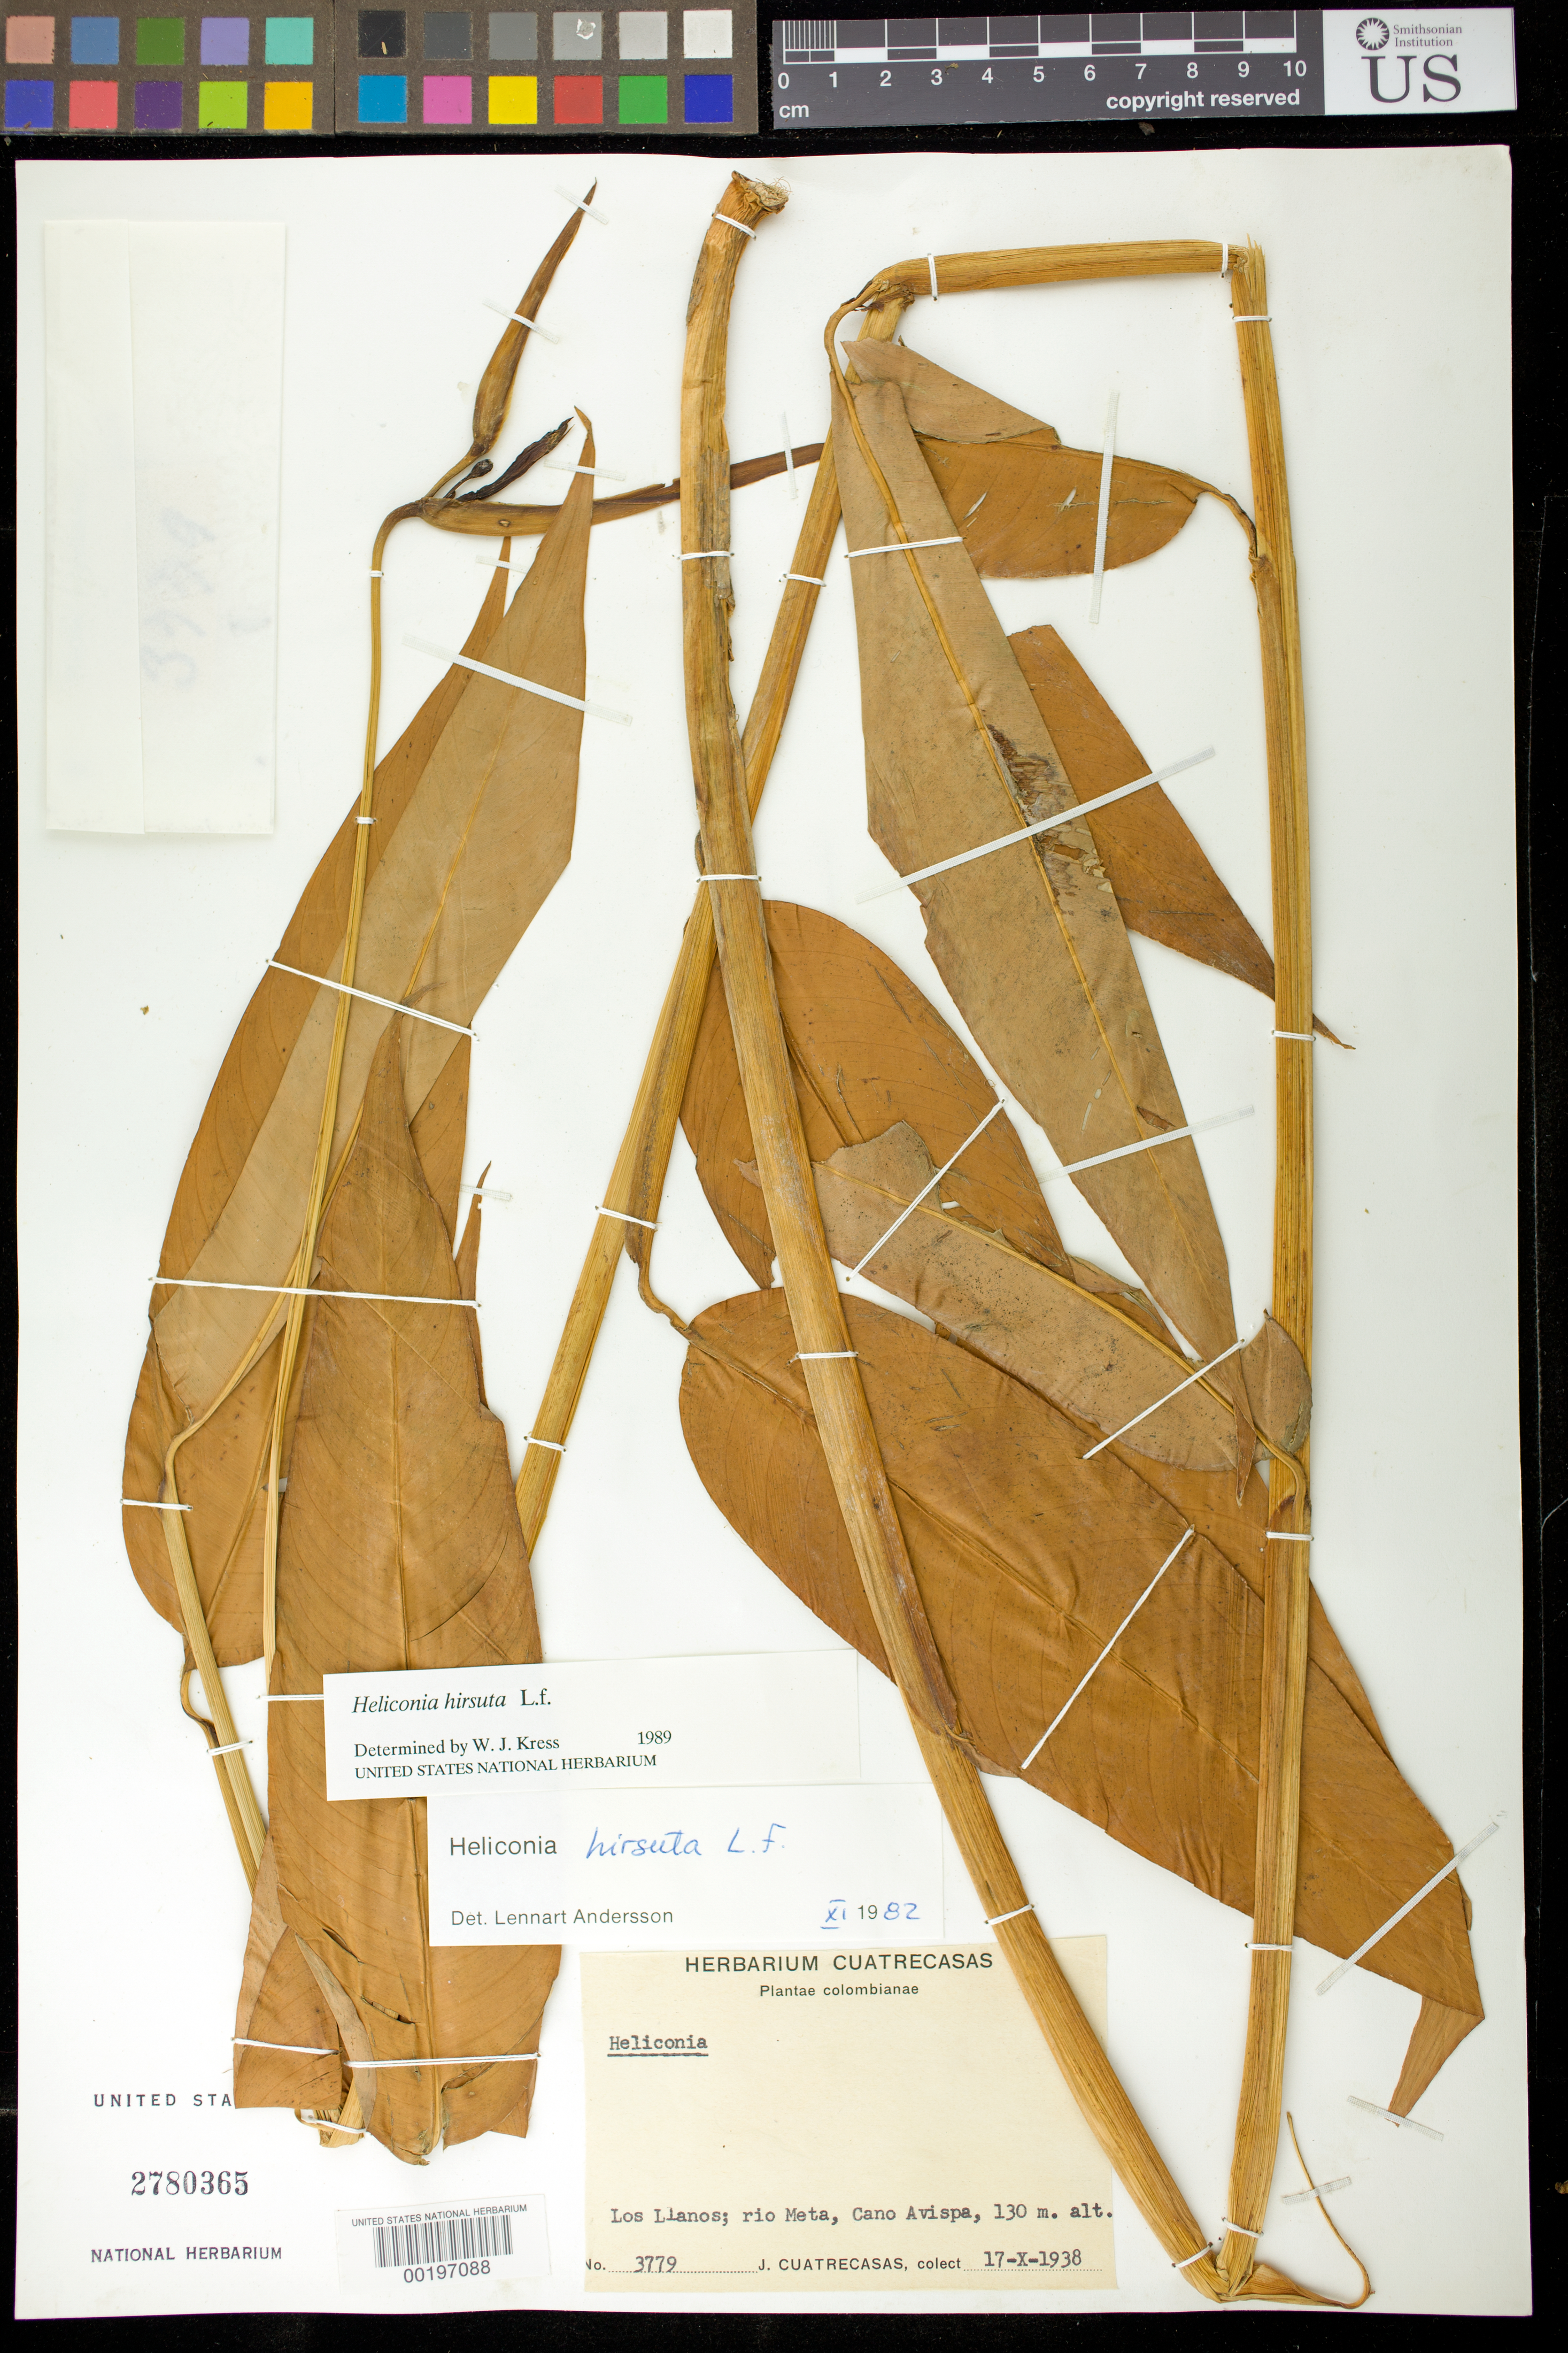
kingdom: Plantae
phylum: Tracheophyta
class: Liliopsida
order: Zingiberales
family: Heliconiaceae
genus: Heliconia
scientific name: Heliconia hirsuta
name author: L. f.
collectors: J. Cuatrecasas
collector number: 3779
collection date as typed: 17 Oct 1938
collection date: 1938-10-17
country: Colombia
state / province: Meta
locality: Los Llanos, Rio Meta, Caño Avispa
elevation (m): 130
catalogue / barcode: US 2780365